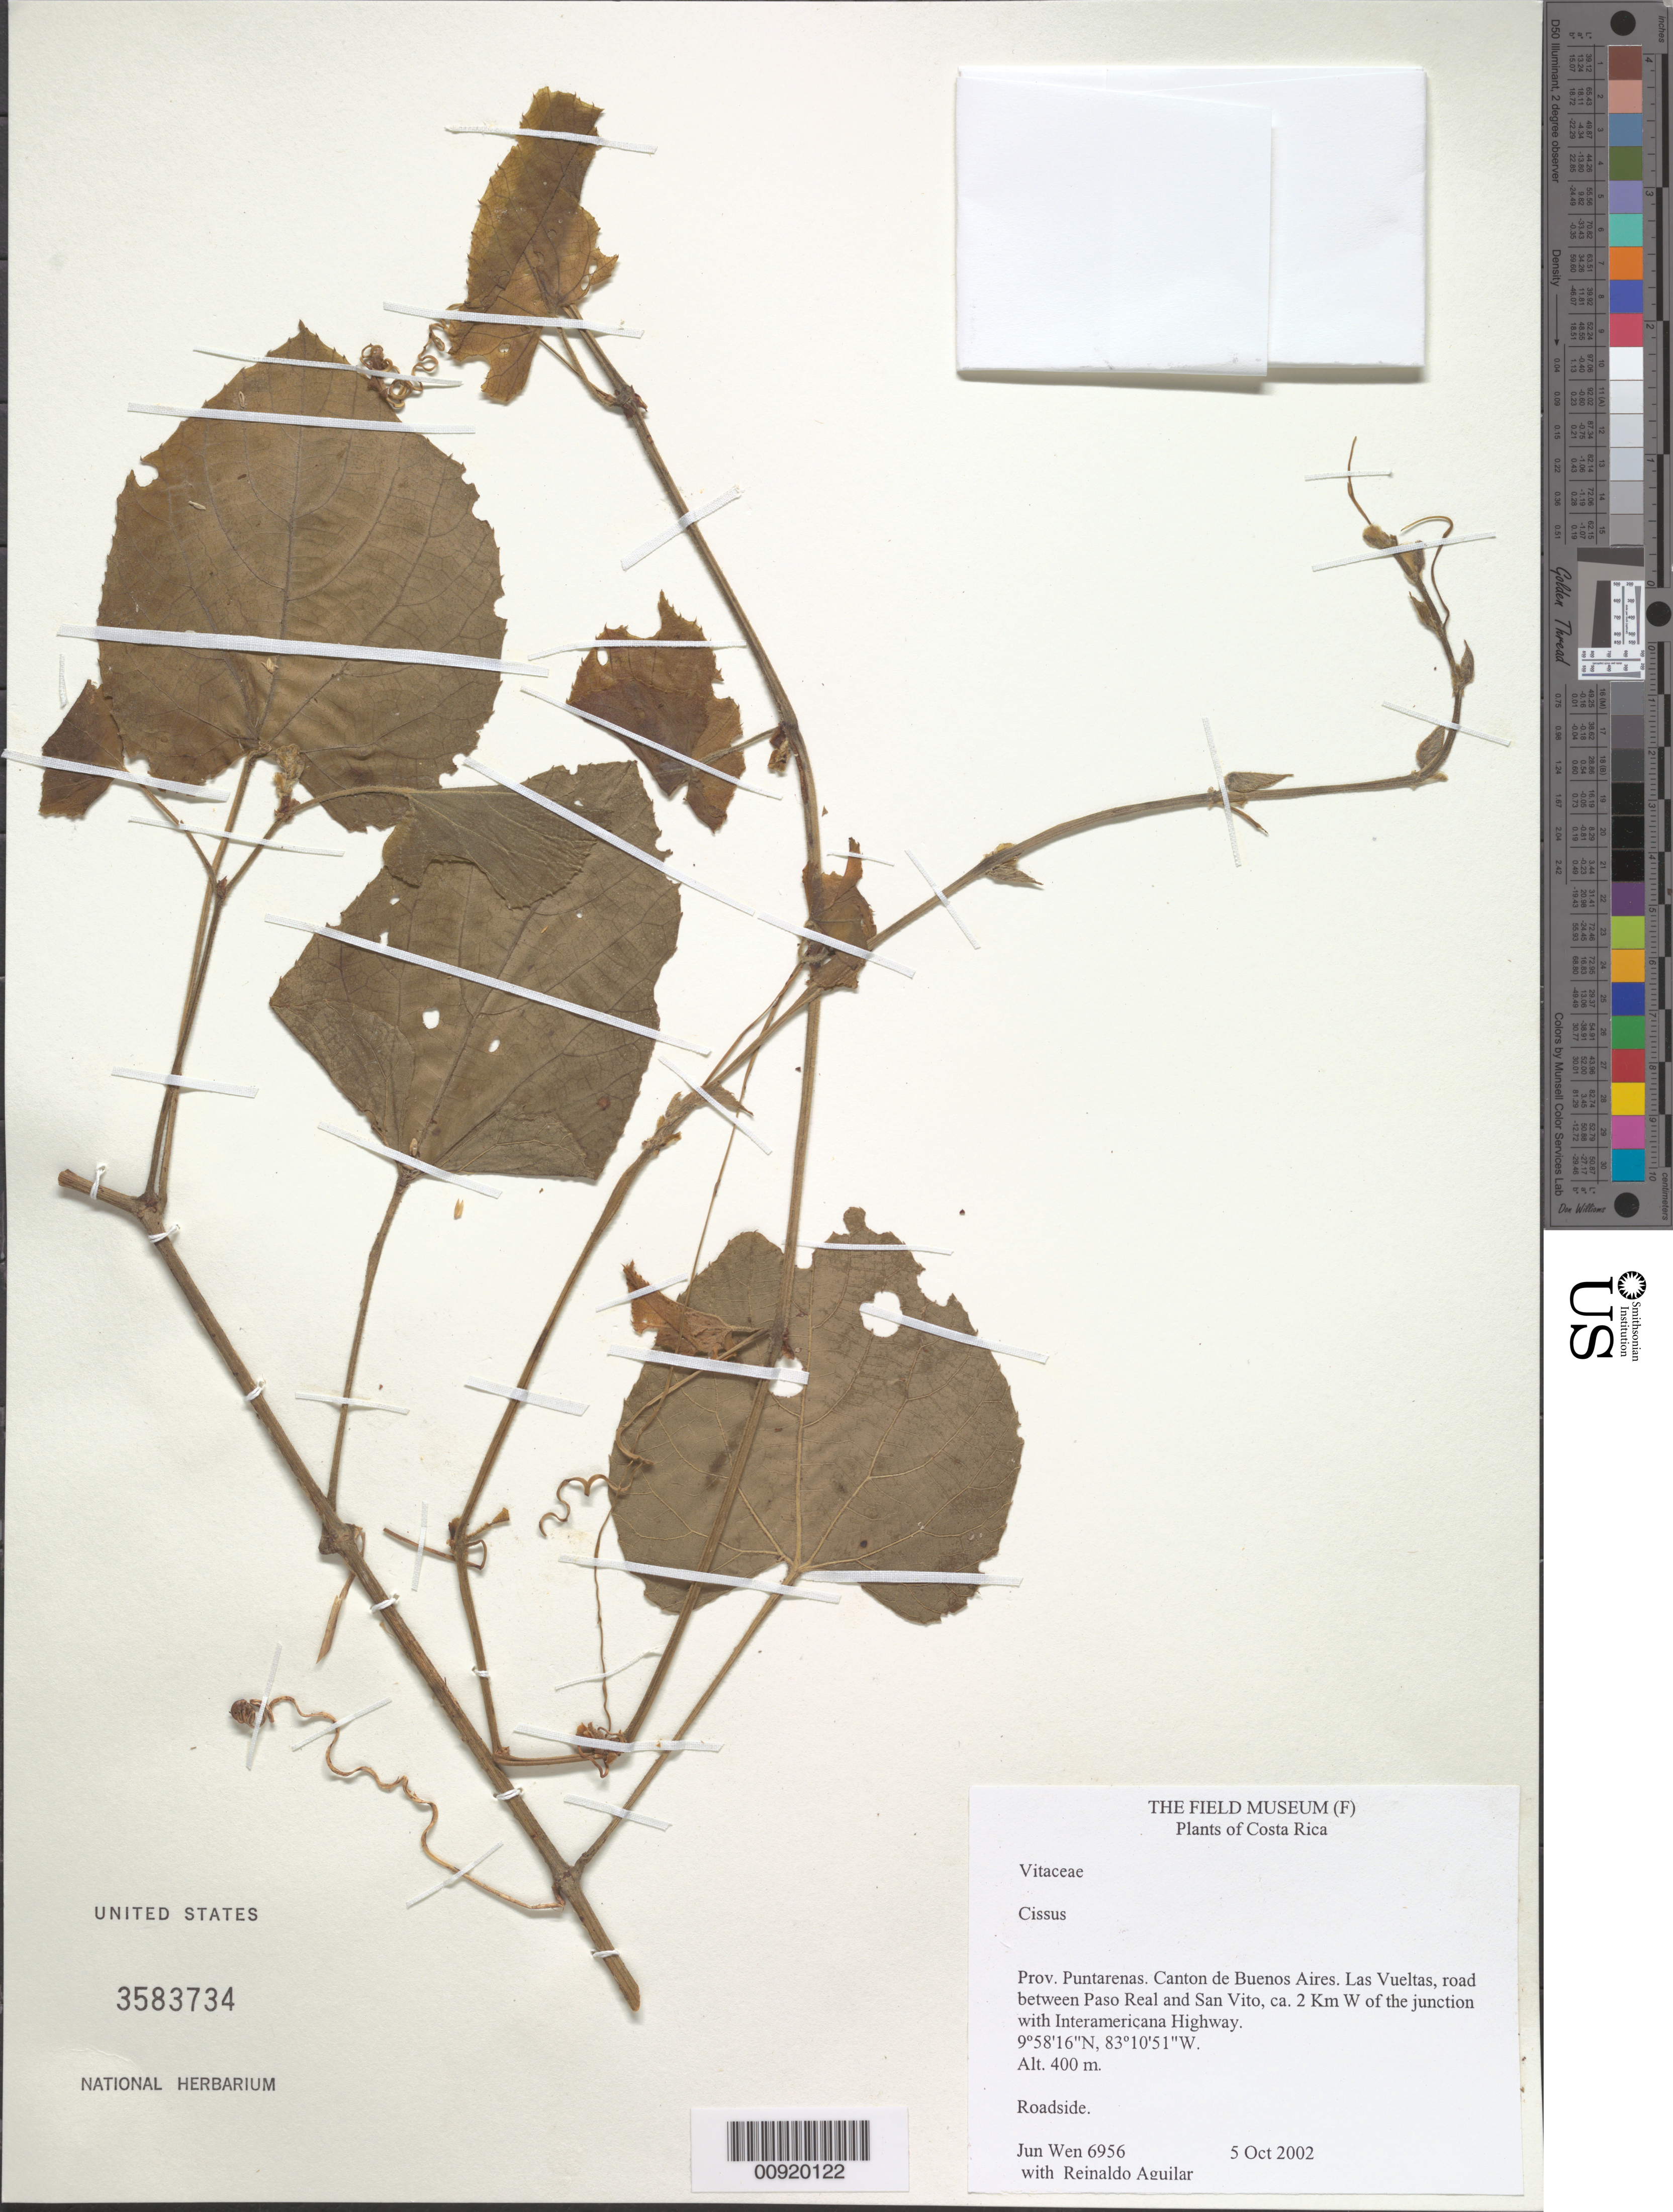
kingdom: Plantae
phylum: Tracheophyta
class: Magnoliopsida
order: Vitales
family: Vitaceae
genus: Cissus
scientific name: Cissus sp.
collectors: J. Wen & R. Aguilar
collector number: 6956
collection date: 2002-10-05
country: Costa Rica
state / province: Puntarenas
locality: Canton de Buenos Aires. Las Vueltas, road between Paso Real and San Vito, ca. 2 km W of the junction with Interamericana Hwy.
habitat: Roadside.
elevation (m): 400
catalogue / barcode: US 3583734